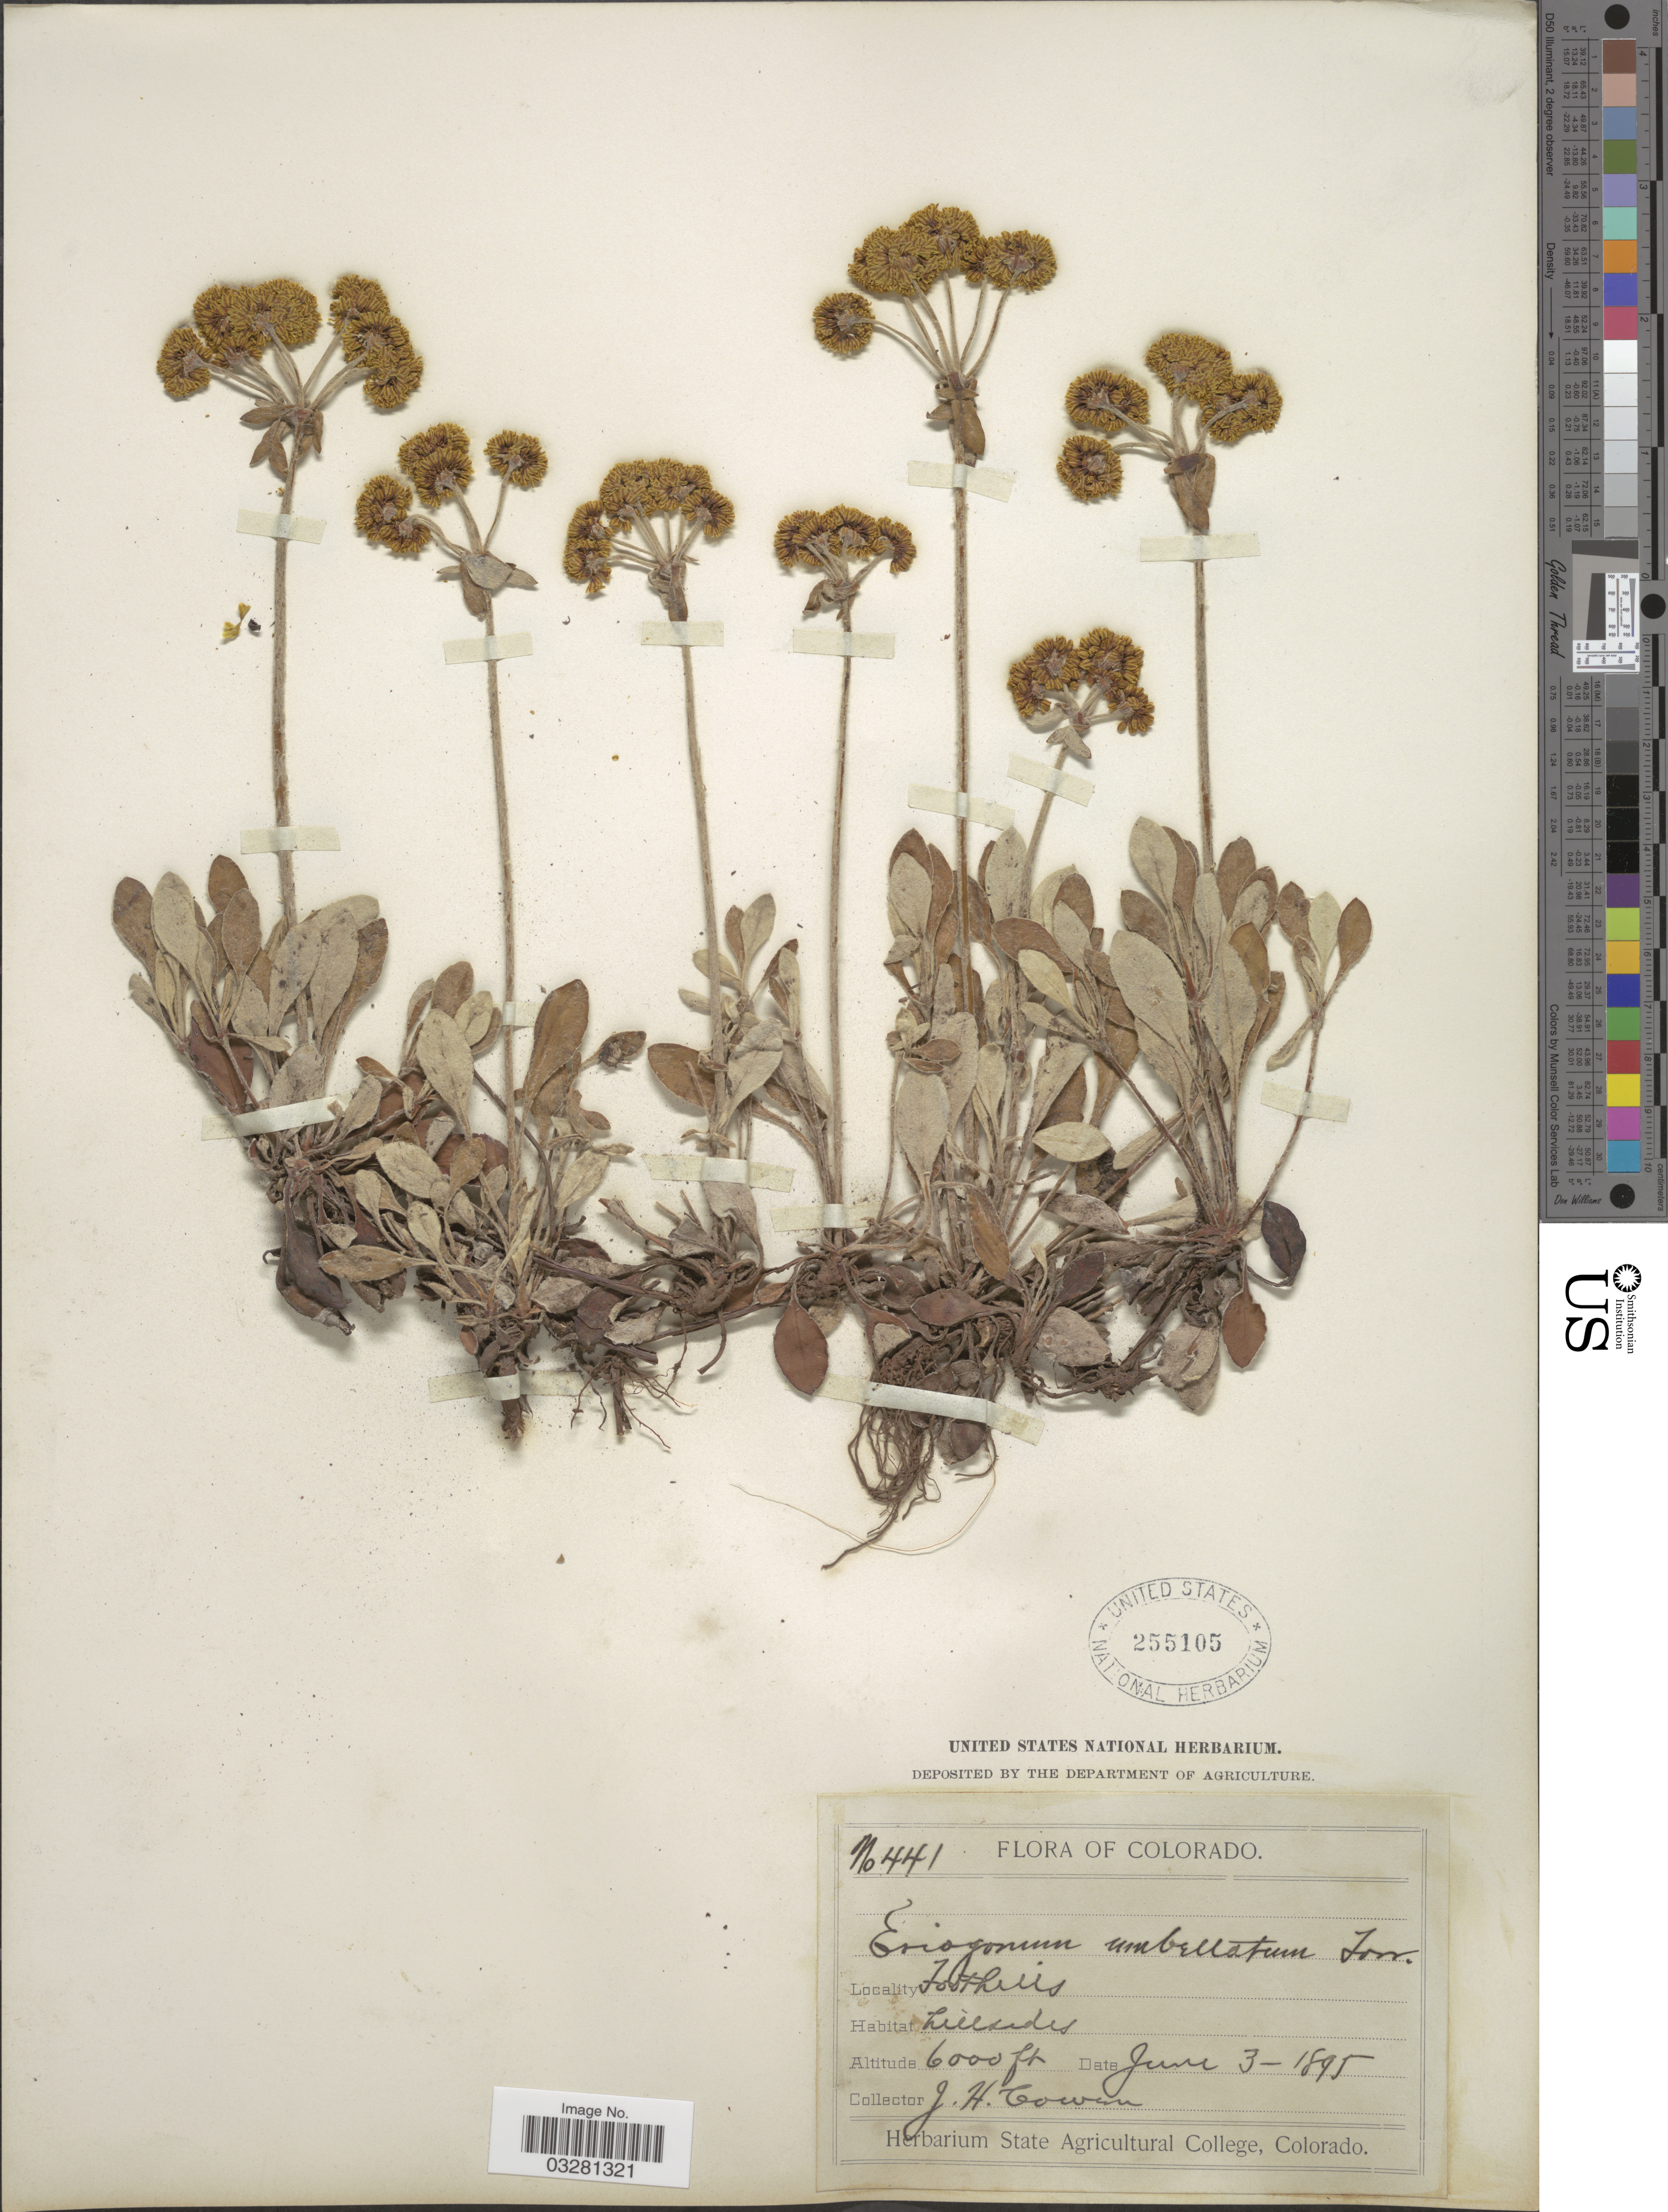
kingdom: Plantae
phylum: Tracheophyta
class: Magnoliopsida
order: Caryophyllales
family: Polygonaceae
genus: Eriogonum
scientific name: Eriogonum umbellatum var. umbellatum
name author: Torr.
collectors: J. H. Cowen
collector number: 441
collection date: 1895-06-03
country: United States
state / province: Colorado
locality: Foothills.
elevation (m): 1829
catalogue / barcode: US 255105